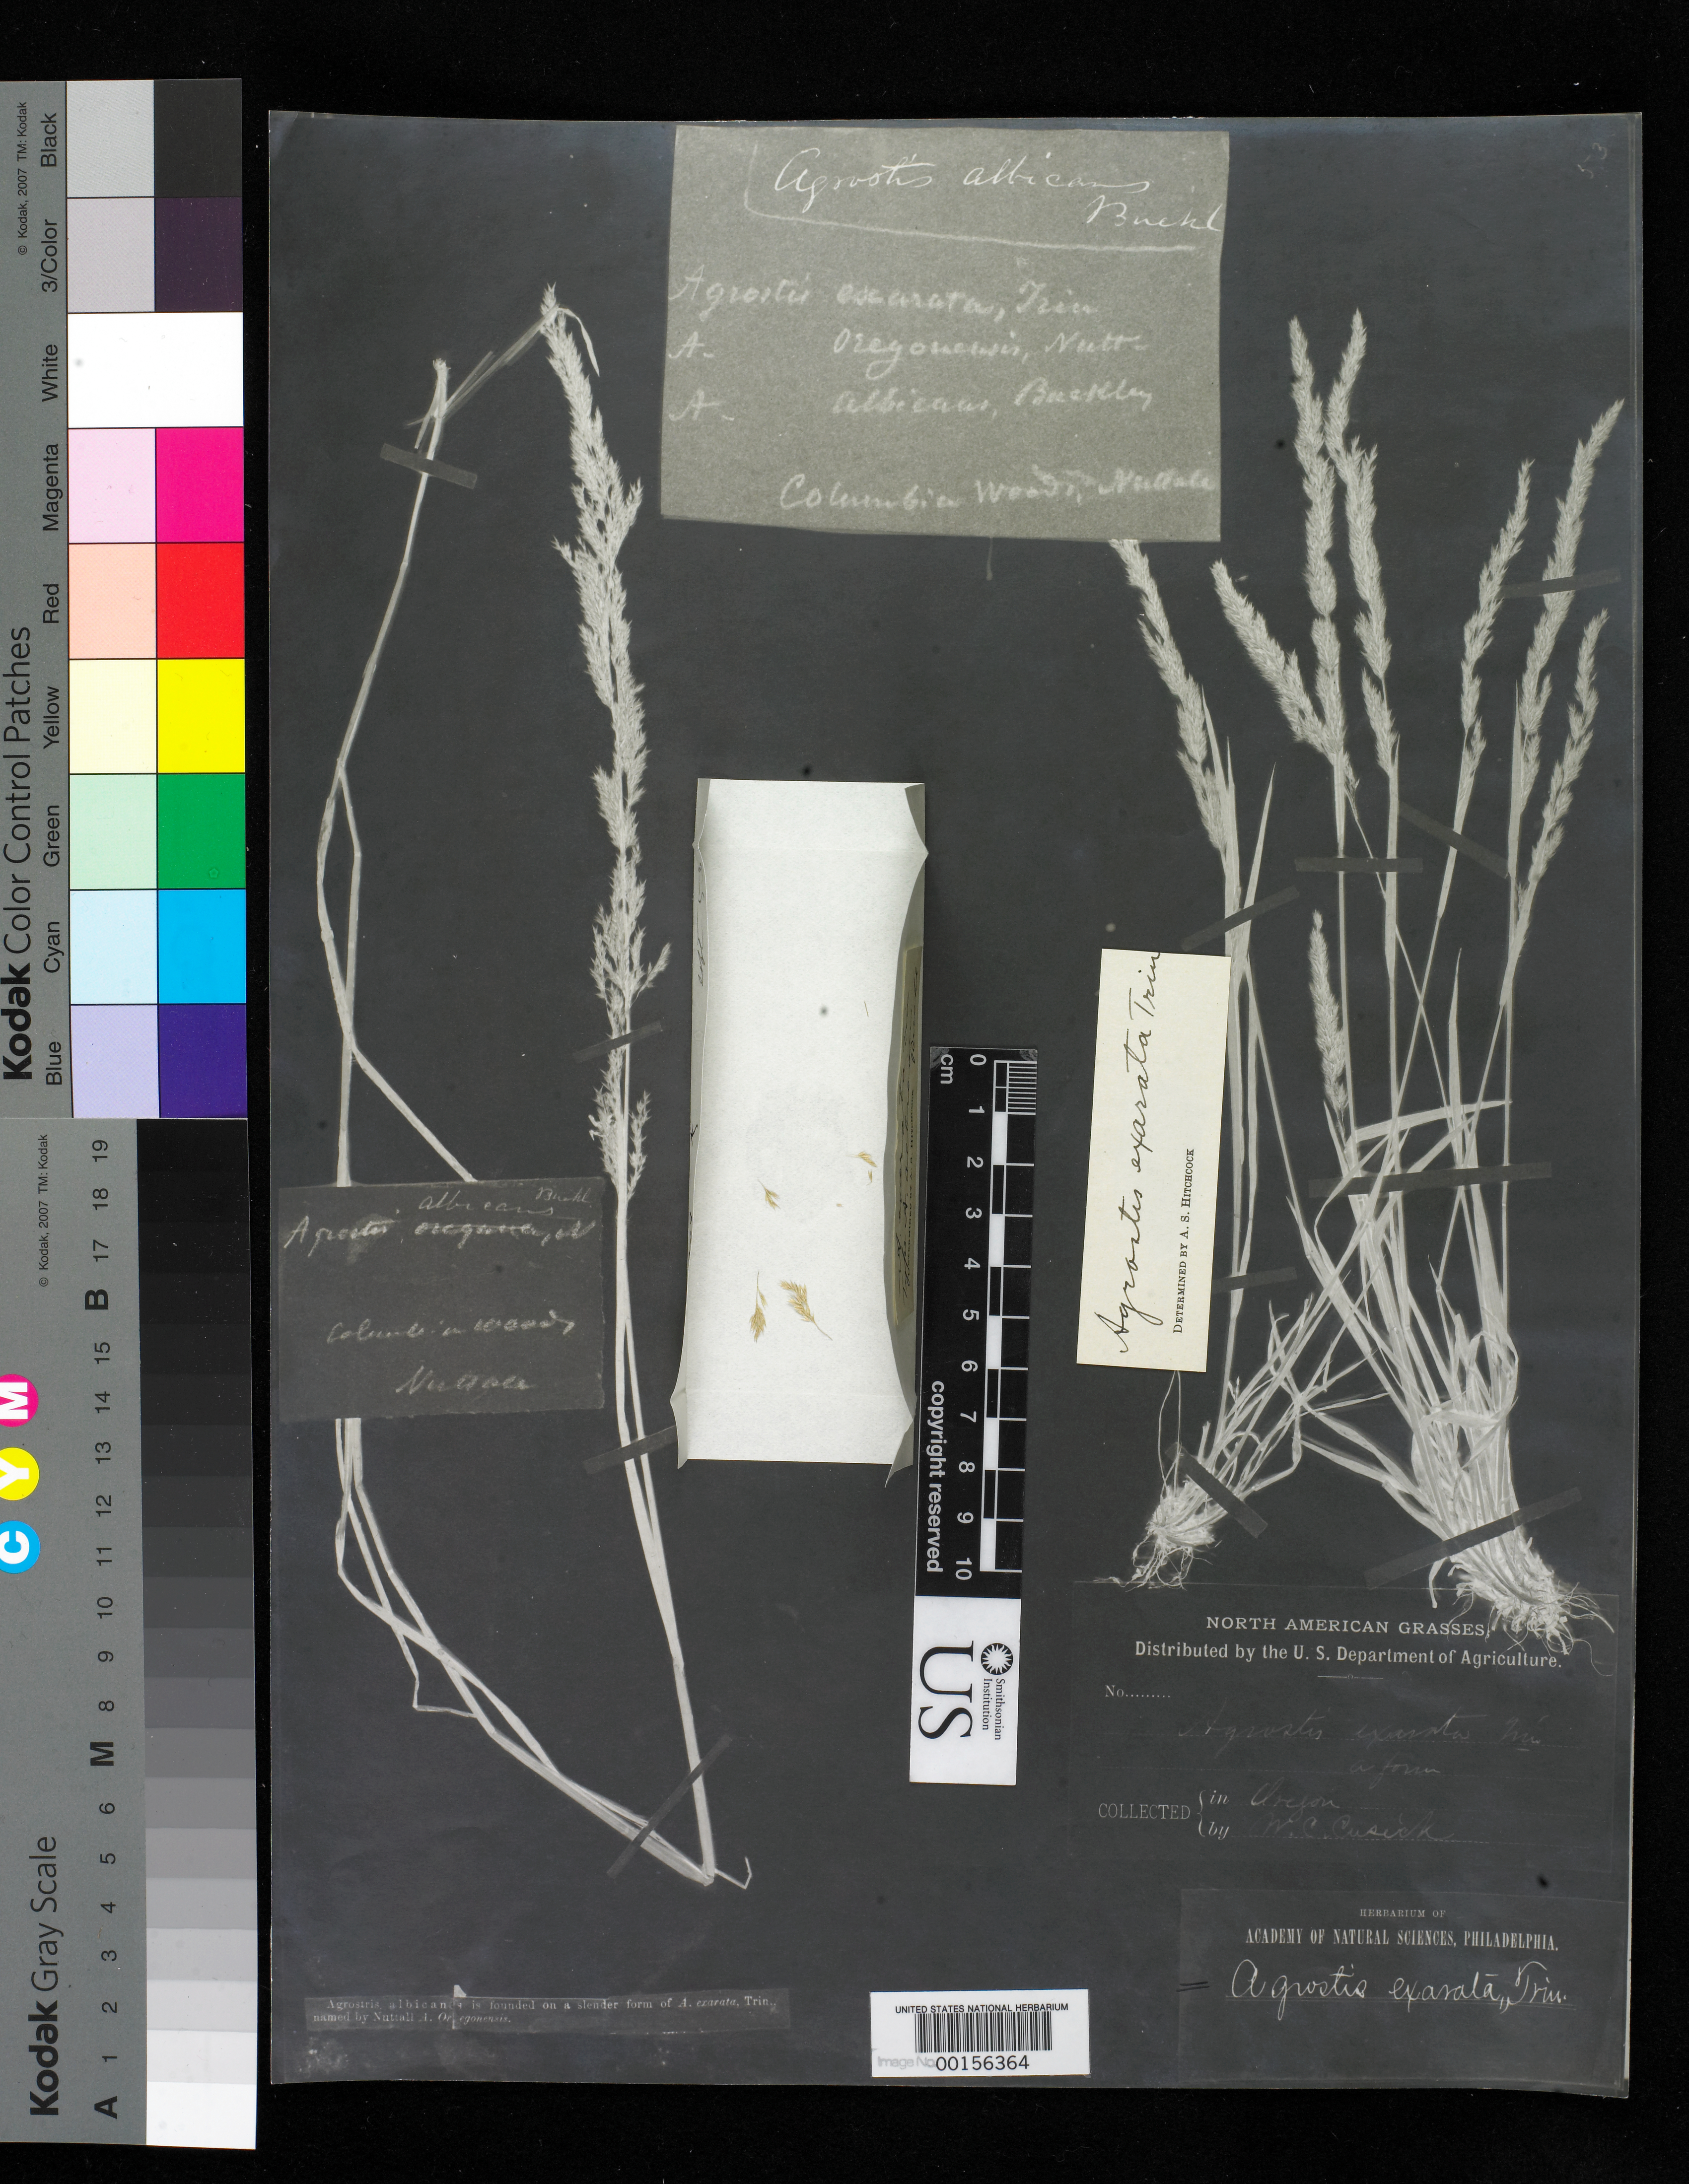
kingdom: Plantae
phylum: Tracheophyta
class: Liliopsida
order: Poales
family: Poaceae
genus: Agrostis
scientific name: Agrostis albicans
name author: Buckley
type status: Type Fragment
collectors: T. Nuttall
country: United States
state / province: Oregon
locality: Columbia woods.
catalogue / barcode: US 76427